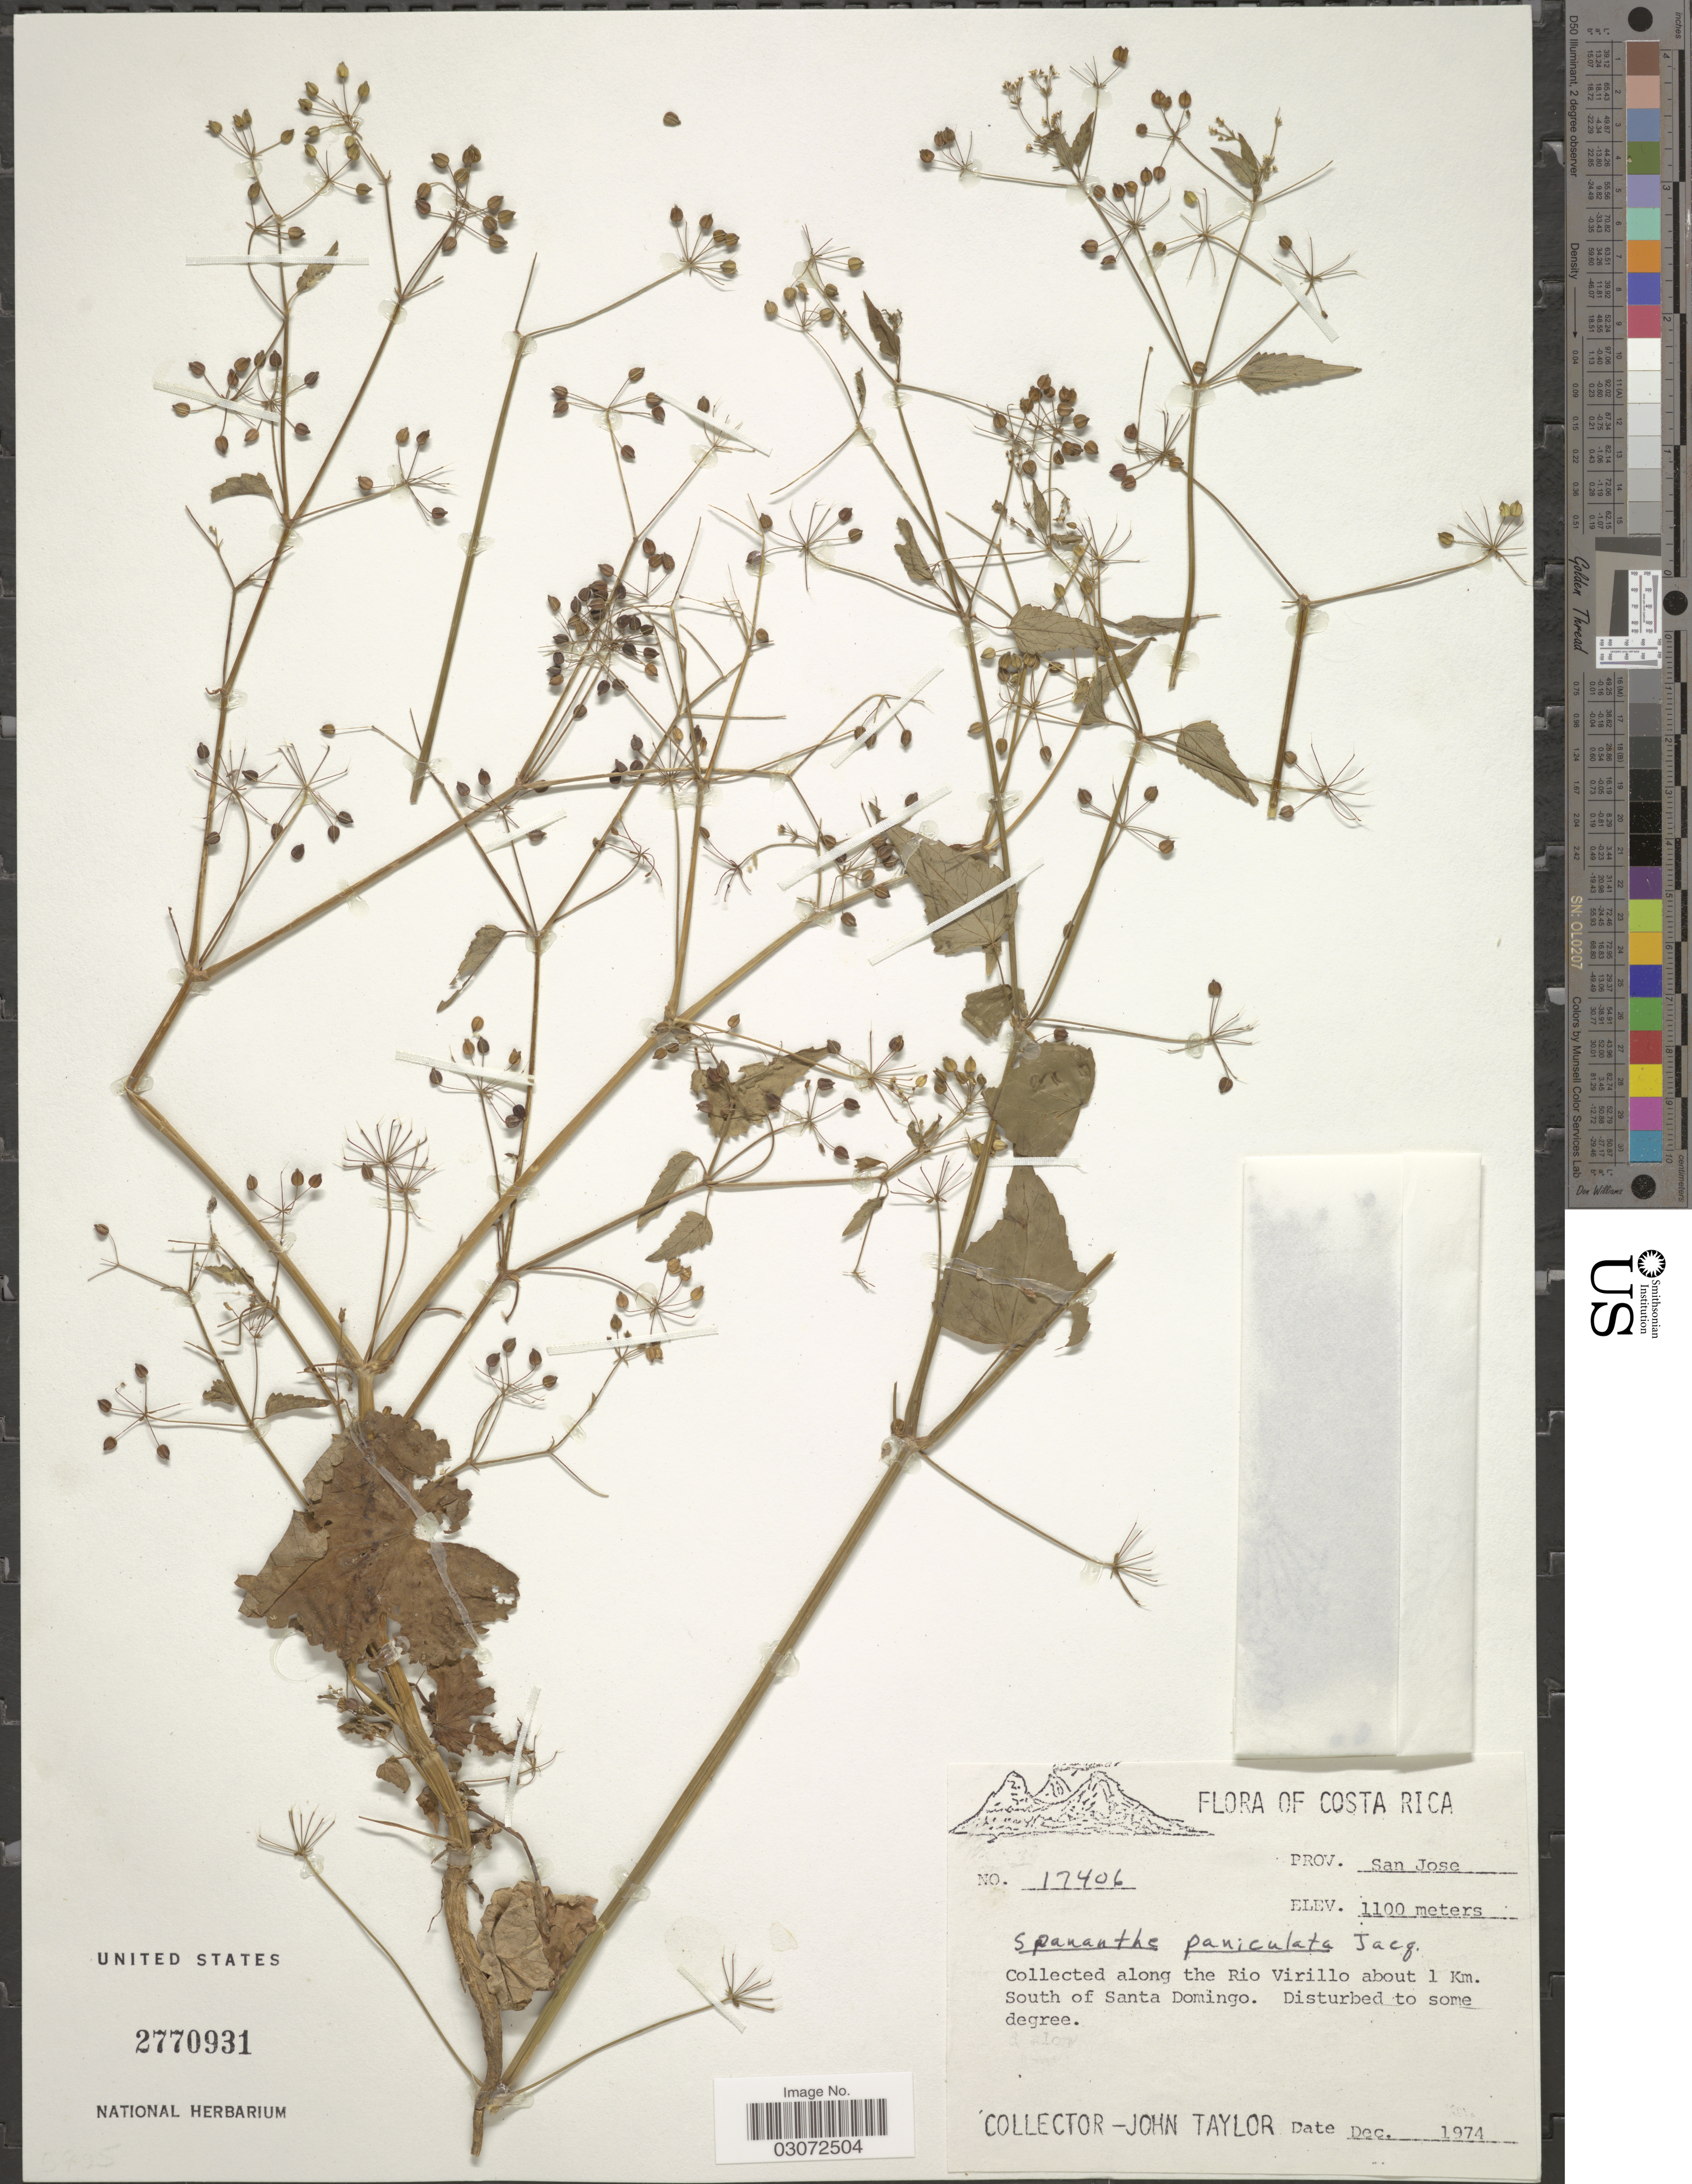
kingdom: Plantae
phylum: Tracheophyta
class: Magnoliopsida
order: Apiales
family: Apiaceae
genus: Spananthe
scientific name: Spananthe paniculata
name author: Jacq.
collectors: J. Taylor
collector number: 17406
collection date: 1974-12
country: Costa Rica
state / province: San José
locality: Prov. San Jose, Collected along the Rio Virillo about 1 Km. South of Santo Domingo.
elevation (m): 1100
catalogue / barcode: US 2770931